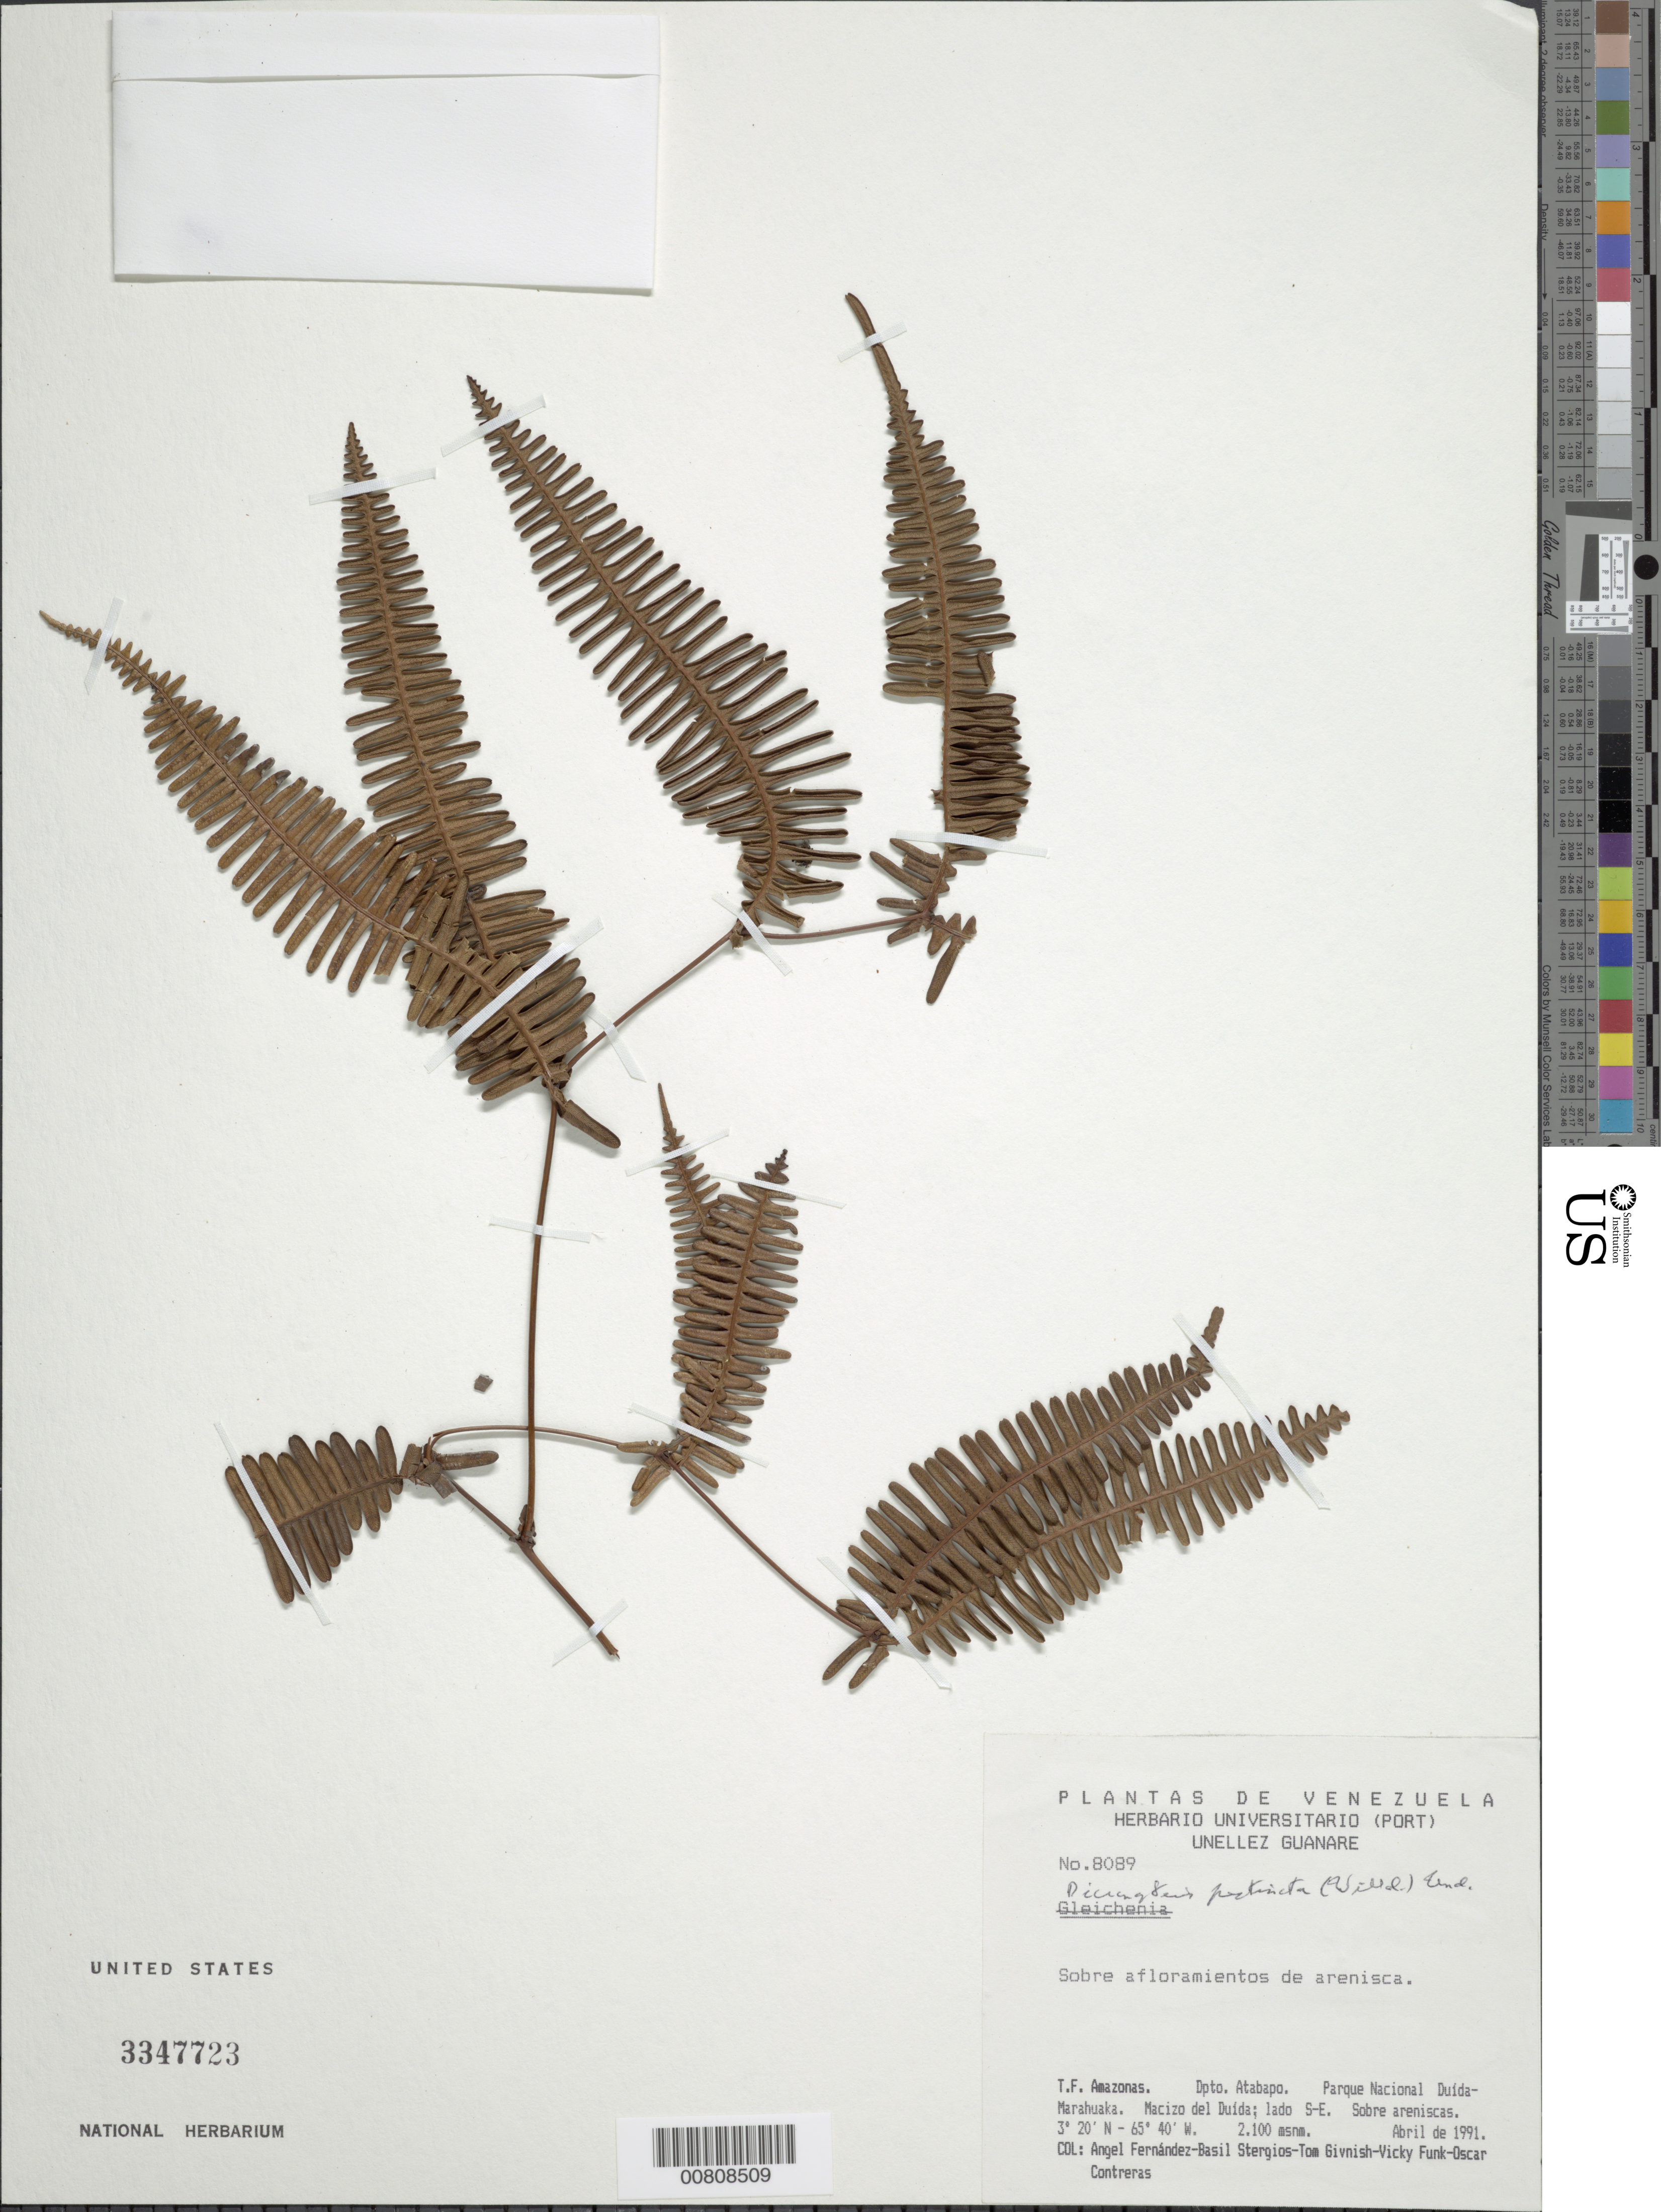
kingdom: Plantae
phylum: Tracheophyta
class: Polypodiopsida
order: Gleicheniales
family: Gleicheniaceae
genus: Gleichenella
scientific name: Gleichenella pectinata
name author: (Willd.) Ching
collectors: A. Fernández, B. G. Stergios, T. J. Givnish, V. Funk & O. Contreras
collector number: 8089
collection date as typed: Apr-91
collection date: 1991-04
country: Venezuela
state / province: Amazonas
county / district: Atabapo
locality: Parque Nacional Duída-Marahuaka, Macizo del Duída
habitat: Lado SE, sobre afloramientos de arenisca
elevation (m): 2100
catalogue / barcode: US 3347723